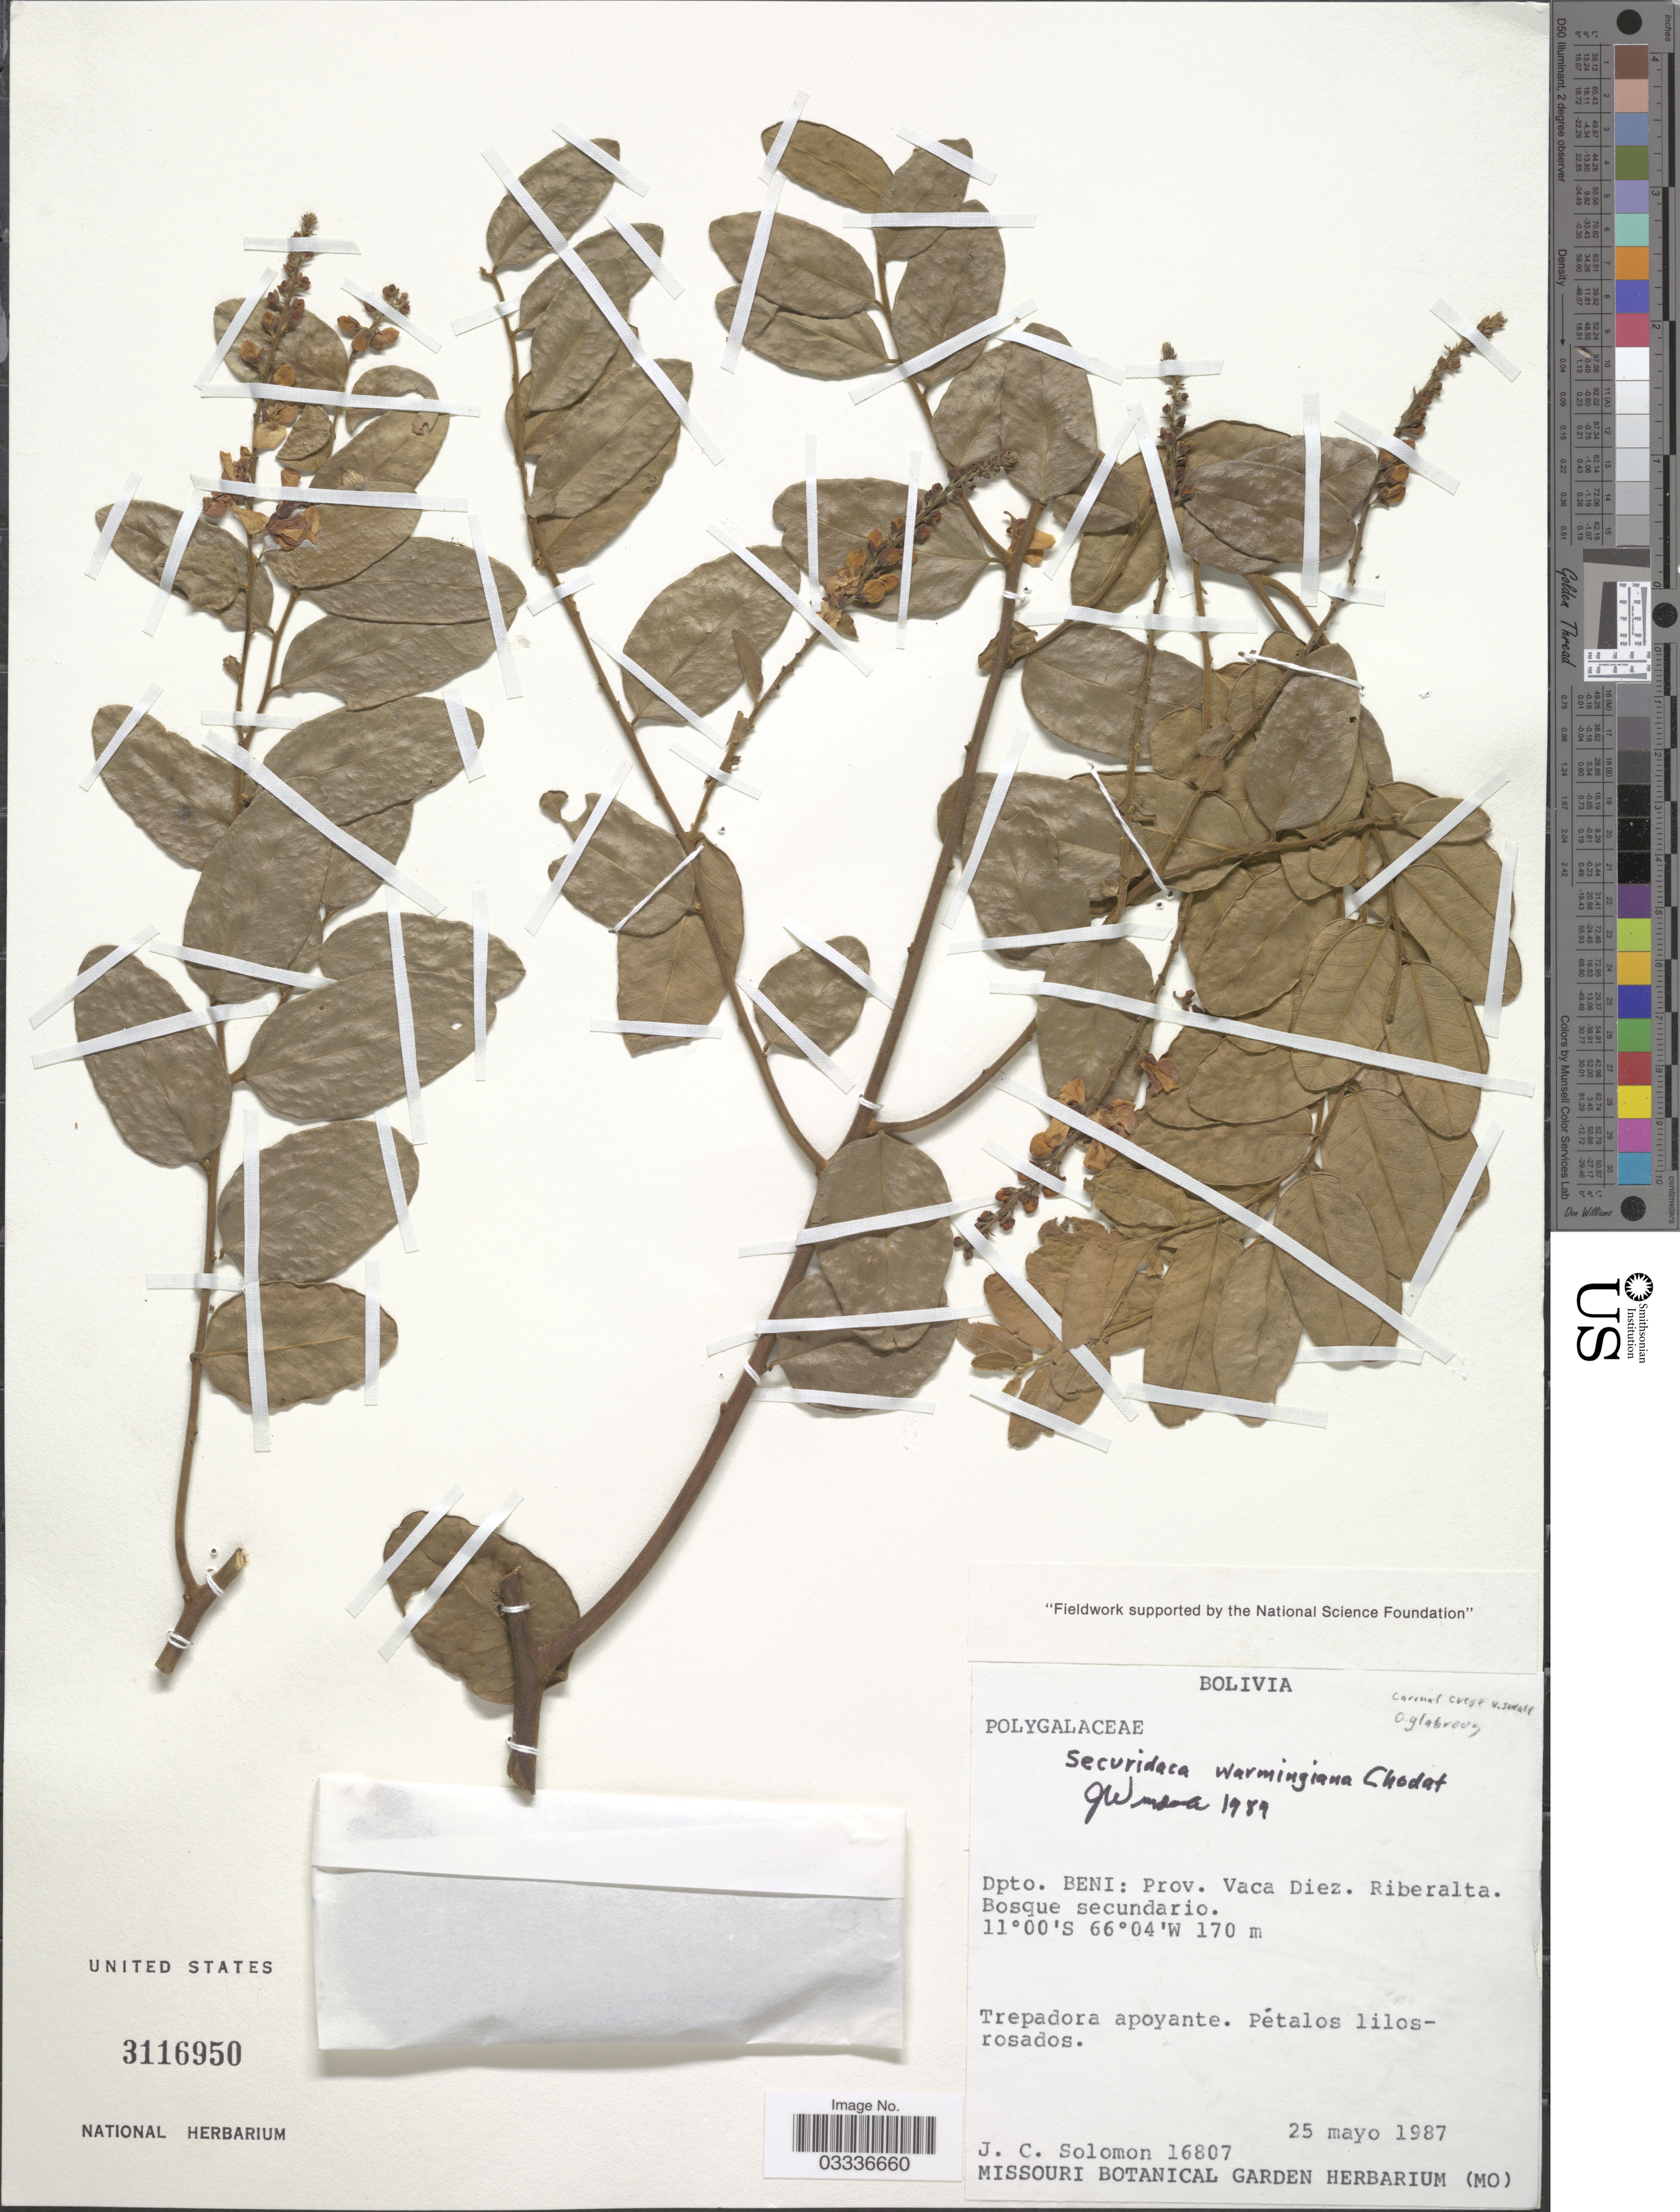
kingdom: Plantae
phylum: Tracheophyta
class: Magnoliopsida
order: Fabales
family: Polygalaceae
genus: Securidaca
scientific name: Securidaca warmingiana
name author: Chodat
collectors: J. C. Solomon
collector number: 16807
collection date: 1987-05-25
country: Bolivia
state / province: Beni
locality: Dpto. Beni: Prov. Vaca Diez. Riberalta.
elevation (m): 170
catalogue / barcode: US 3116950